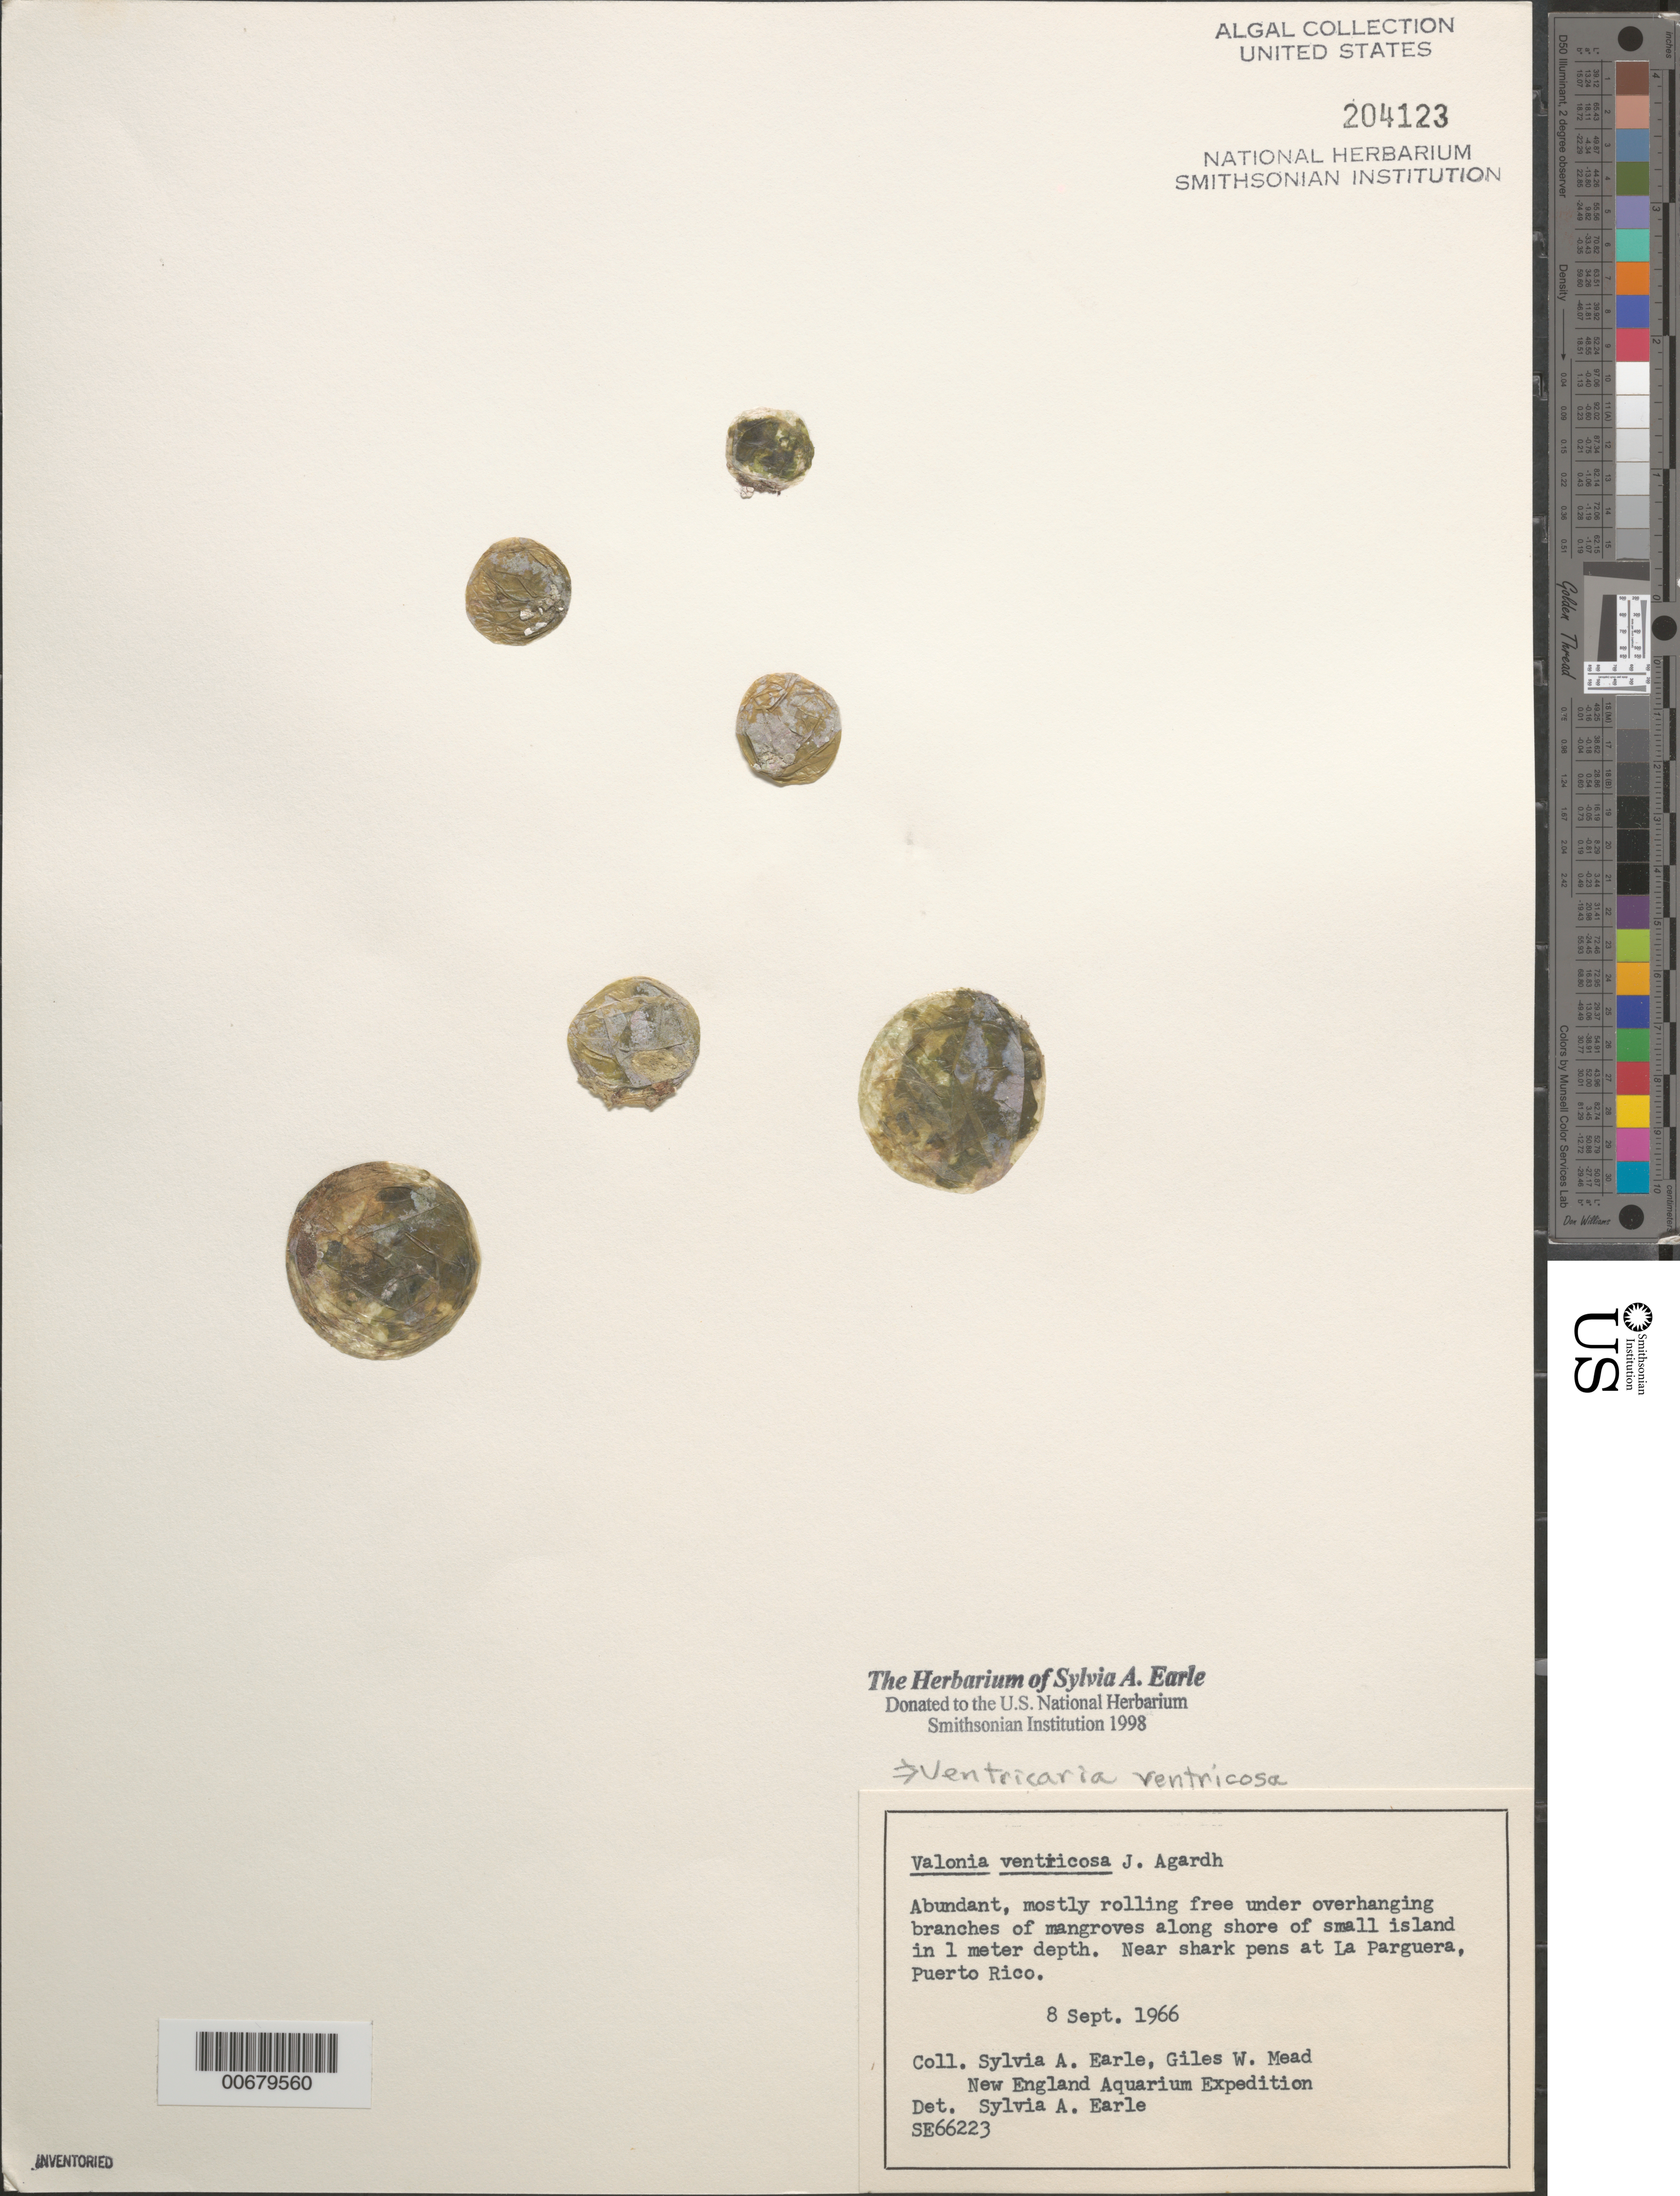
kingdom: Plantae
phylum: Chlorophyta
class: Ulvophyceae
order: Siphonocladales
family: Valoniaceae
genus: Valonia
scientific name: Valonia ventricosa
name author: J. Agardh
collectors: S. A. Earle & G. W. Mead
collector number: SE 66223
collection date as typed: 08 Sep 1966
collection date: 1966-09-08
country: Puerto Rico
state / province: Lajas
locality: La Parguera, near shark pens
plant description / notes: New England Aquarium Expedition to Puerto Rico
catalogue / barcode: US 204123